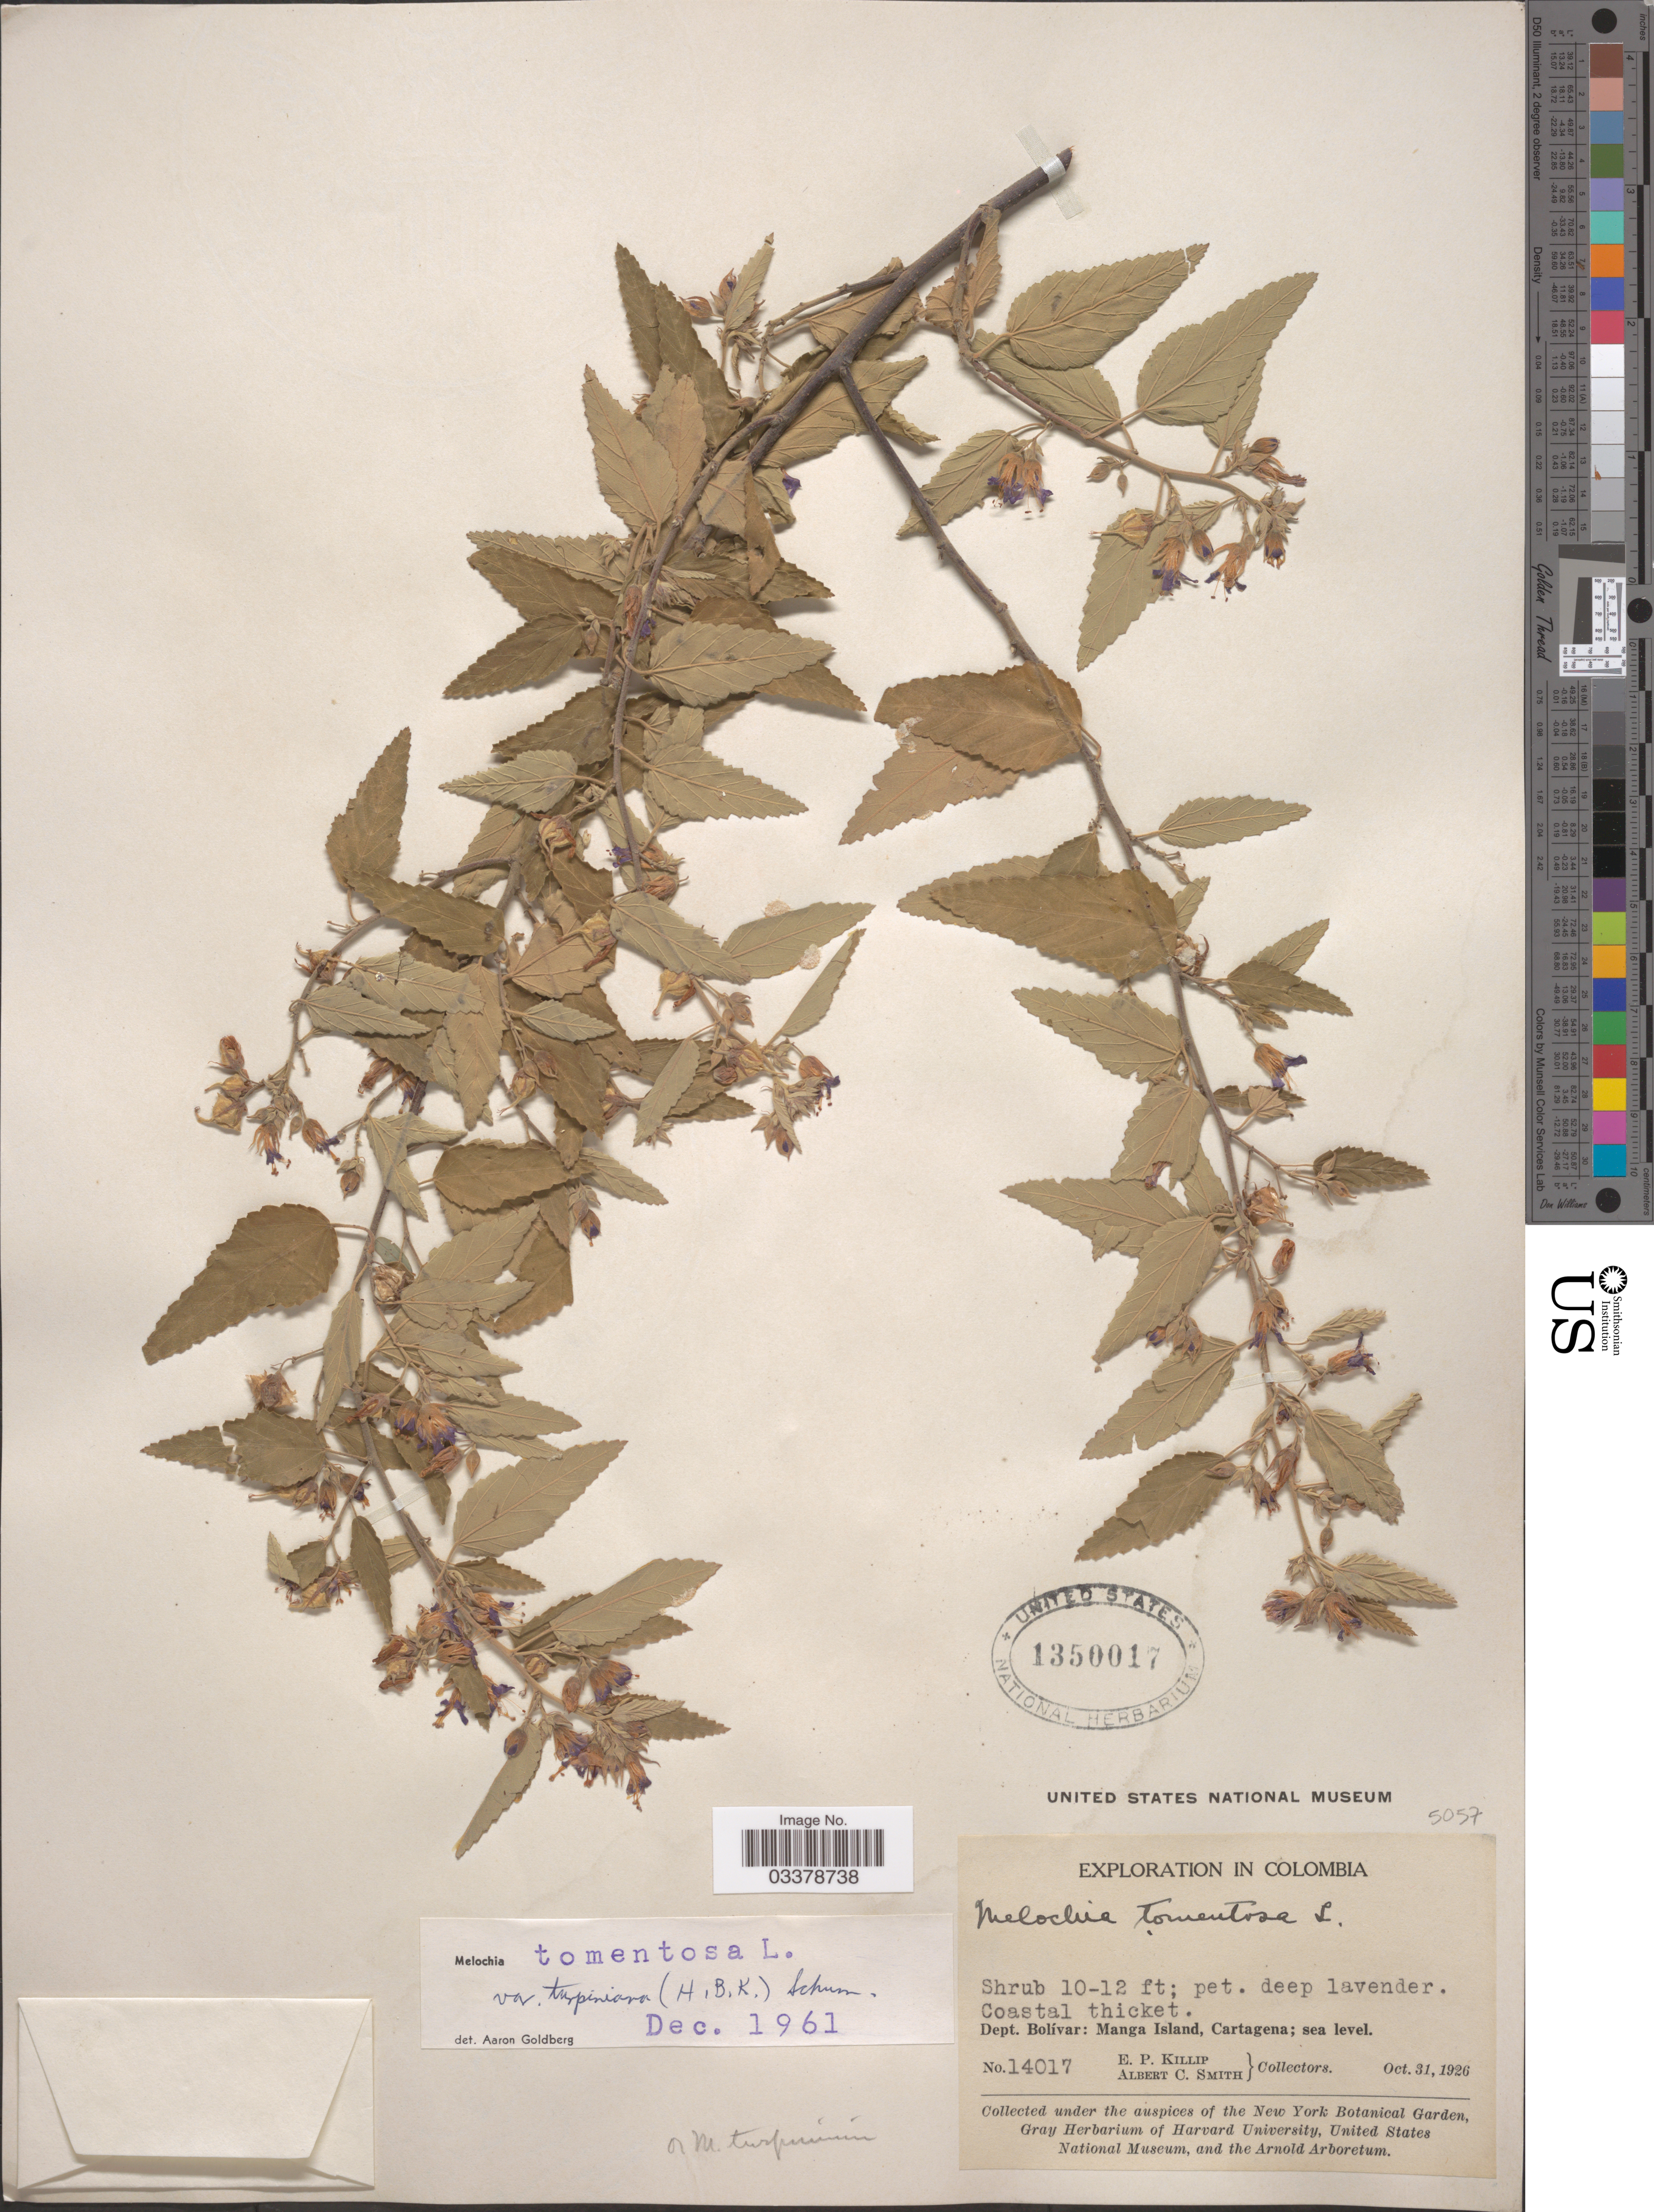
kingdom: Plantae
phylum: Tracheophyta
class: Magnoliopsida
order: Malvales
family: Malvaceae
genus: Melochia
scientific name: Melochia tomentosa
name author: L.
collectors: E. P. Killip & A. C. Smith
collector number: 14017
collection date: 1926-10-31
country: Colombia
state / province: Bolívar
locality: Coastal thicket. Dept. Bolívar: Manga Island, Cartagena.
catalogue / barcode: US 1350017